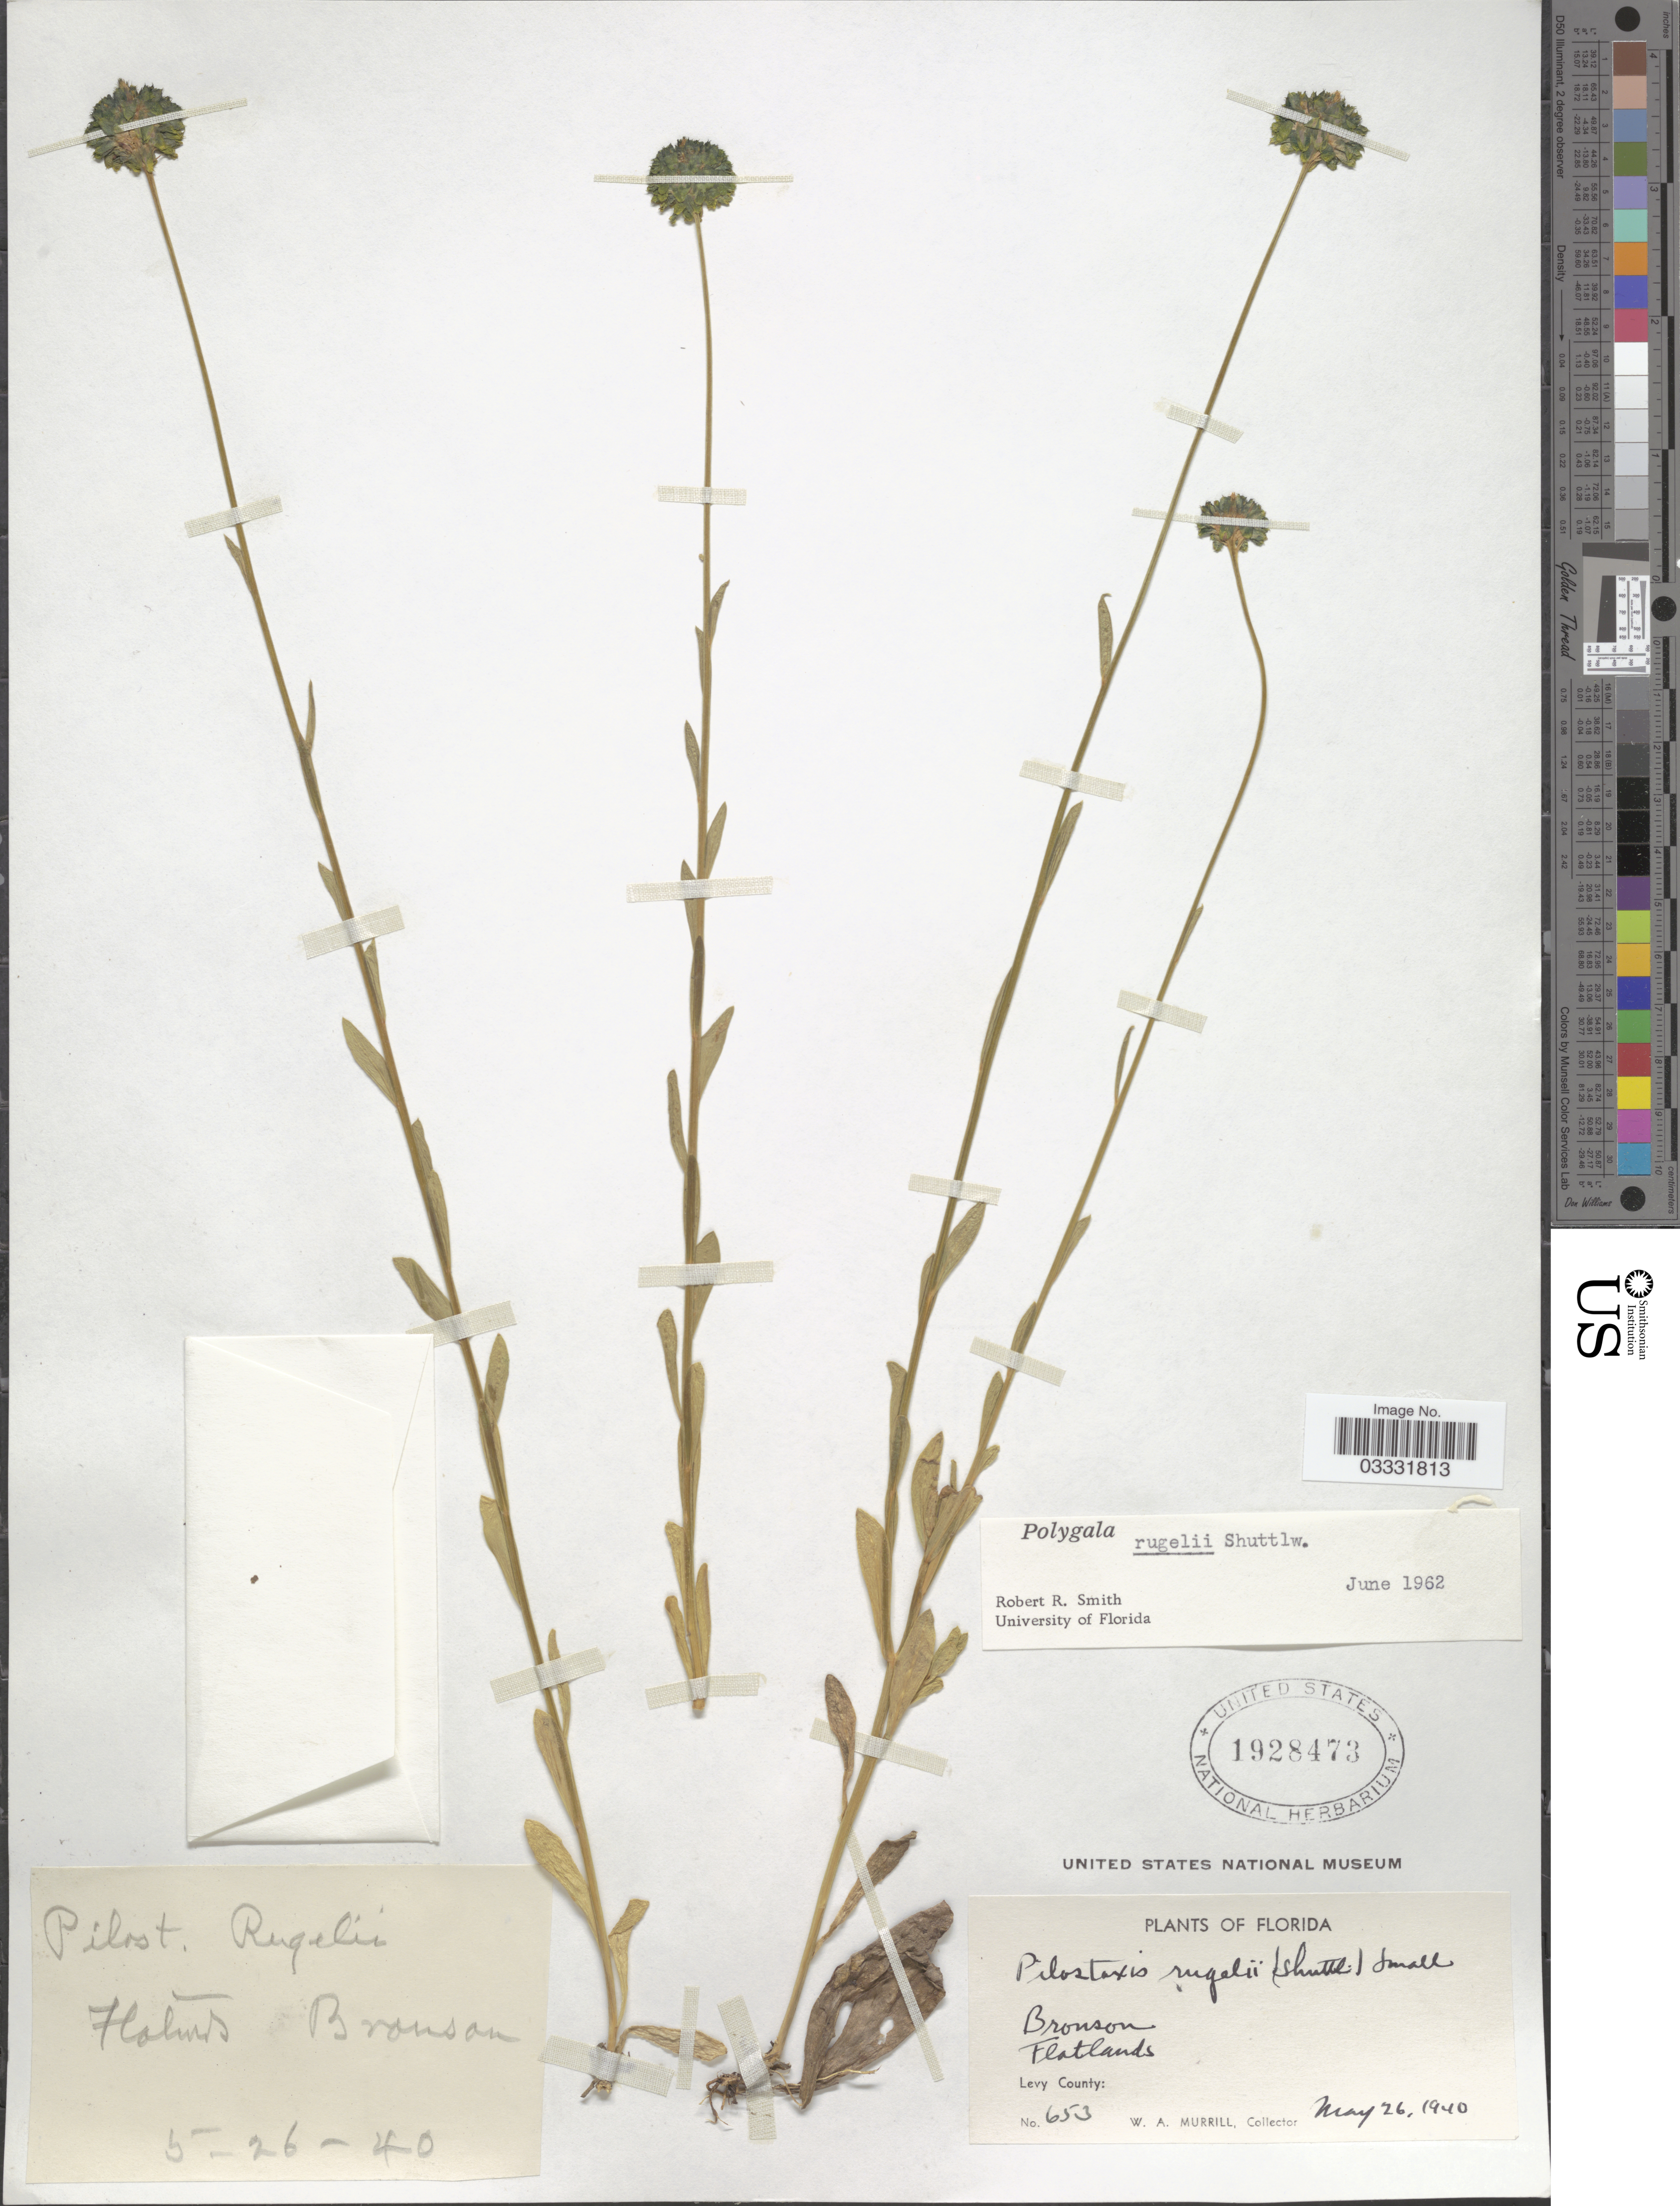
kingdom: Plantae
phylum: Tracheophyta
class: Magnoliopsida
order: Fabales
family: Polygalaceae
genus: Polygala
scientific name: Polygala rugelii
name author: Shuttlew. ex Chapm.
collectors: W. A. Murrill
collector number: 653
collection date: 1940-05-26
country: United States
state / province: Florida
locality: Bronson Flatlands. Levy County.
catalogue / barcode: US 1928473